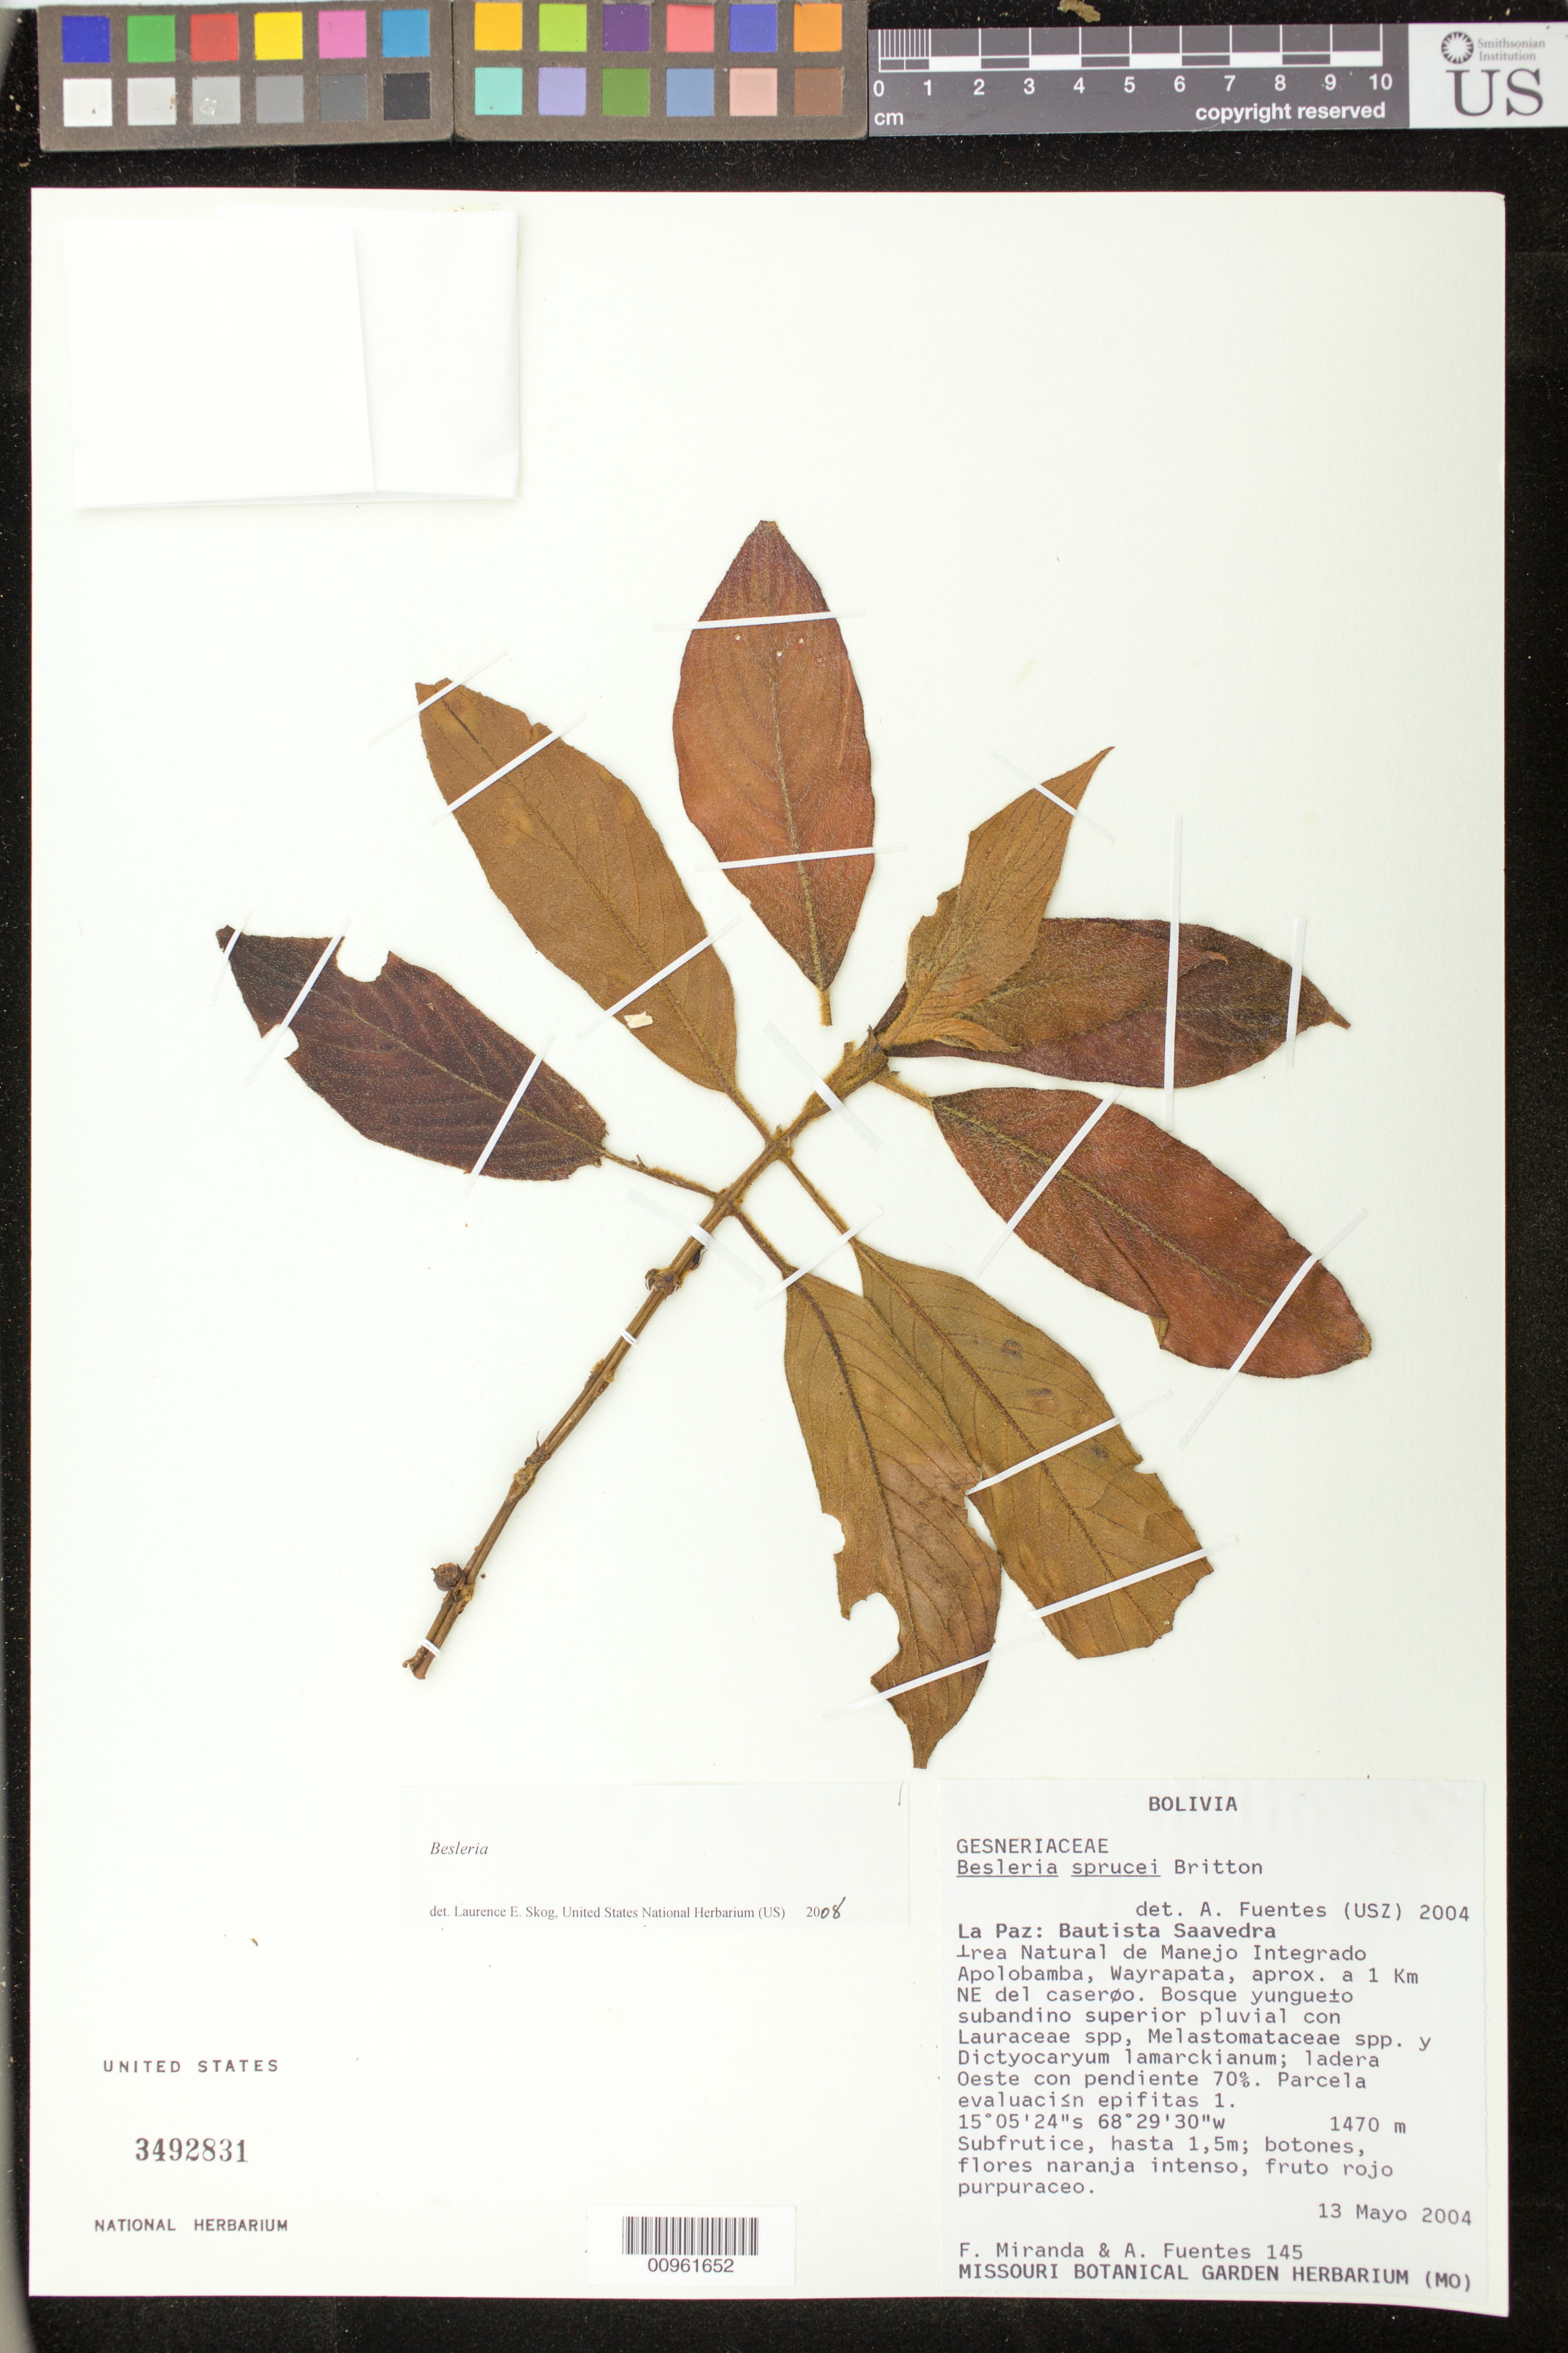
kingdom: Plantae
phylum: Tracheophyta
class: Magnoliopsida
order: Lamiales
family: Gesneriaceae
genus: Besleria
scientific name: Besleria sp.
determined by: Skog, Laurence E.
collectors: F. Miranda & A. Fuentes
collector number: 145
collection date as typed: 13 May 2004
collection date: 2004-05-13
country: Bolivia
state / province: La Paz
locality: La Paz: Bautista Saavedra. Area Natural de Manejo Integrado Apolobamba, Wayrapata, aprox. a 1 km NE del caserio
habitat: Bosque yungueno subandino superior pluvial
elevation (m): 1470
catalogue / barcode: US 3492831